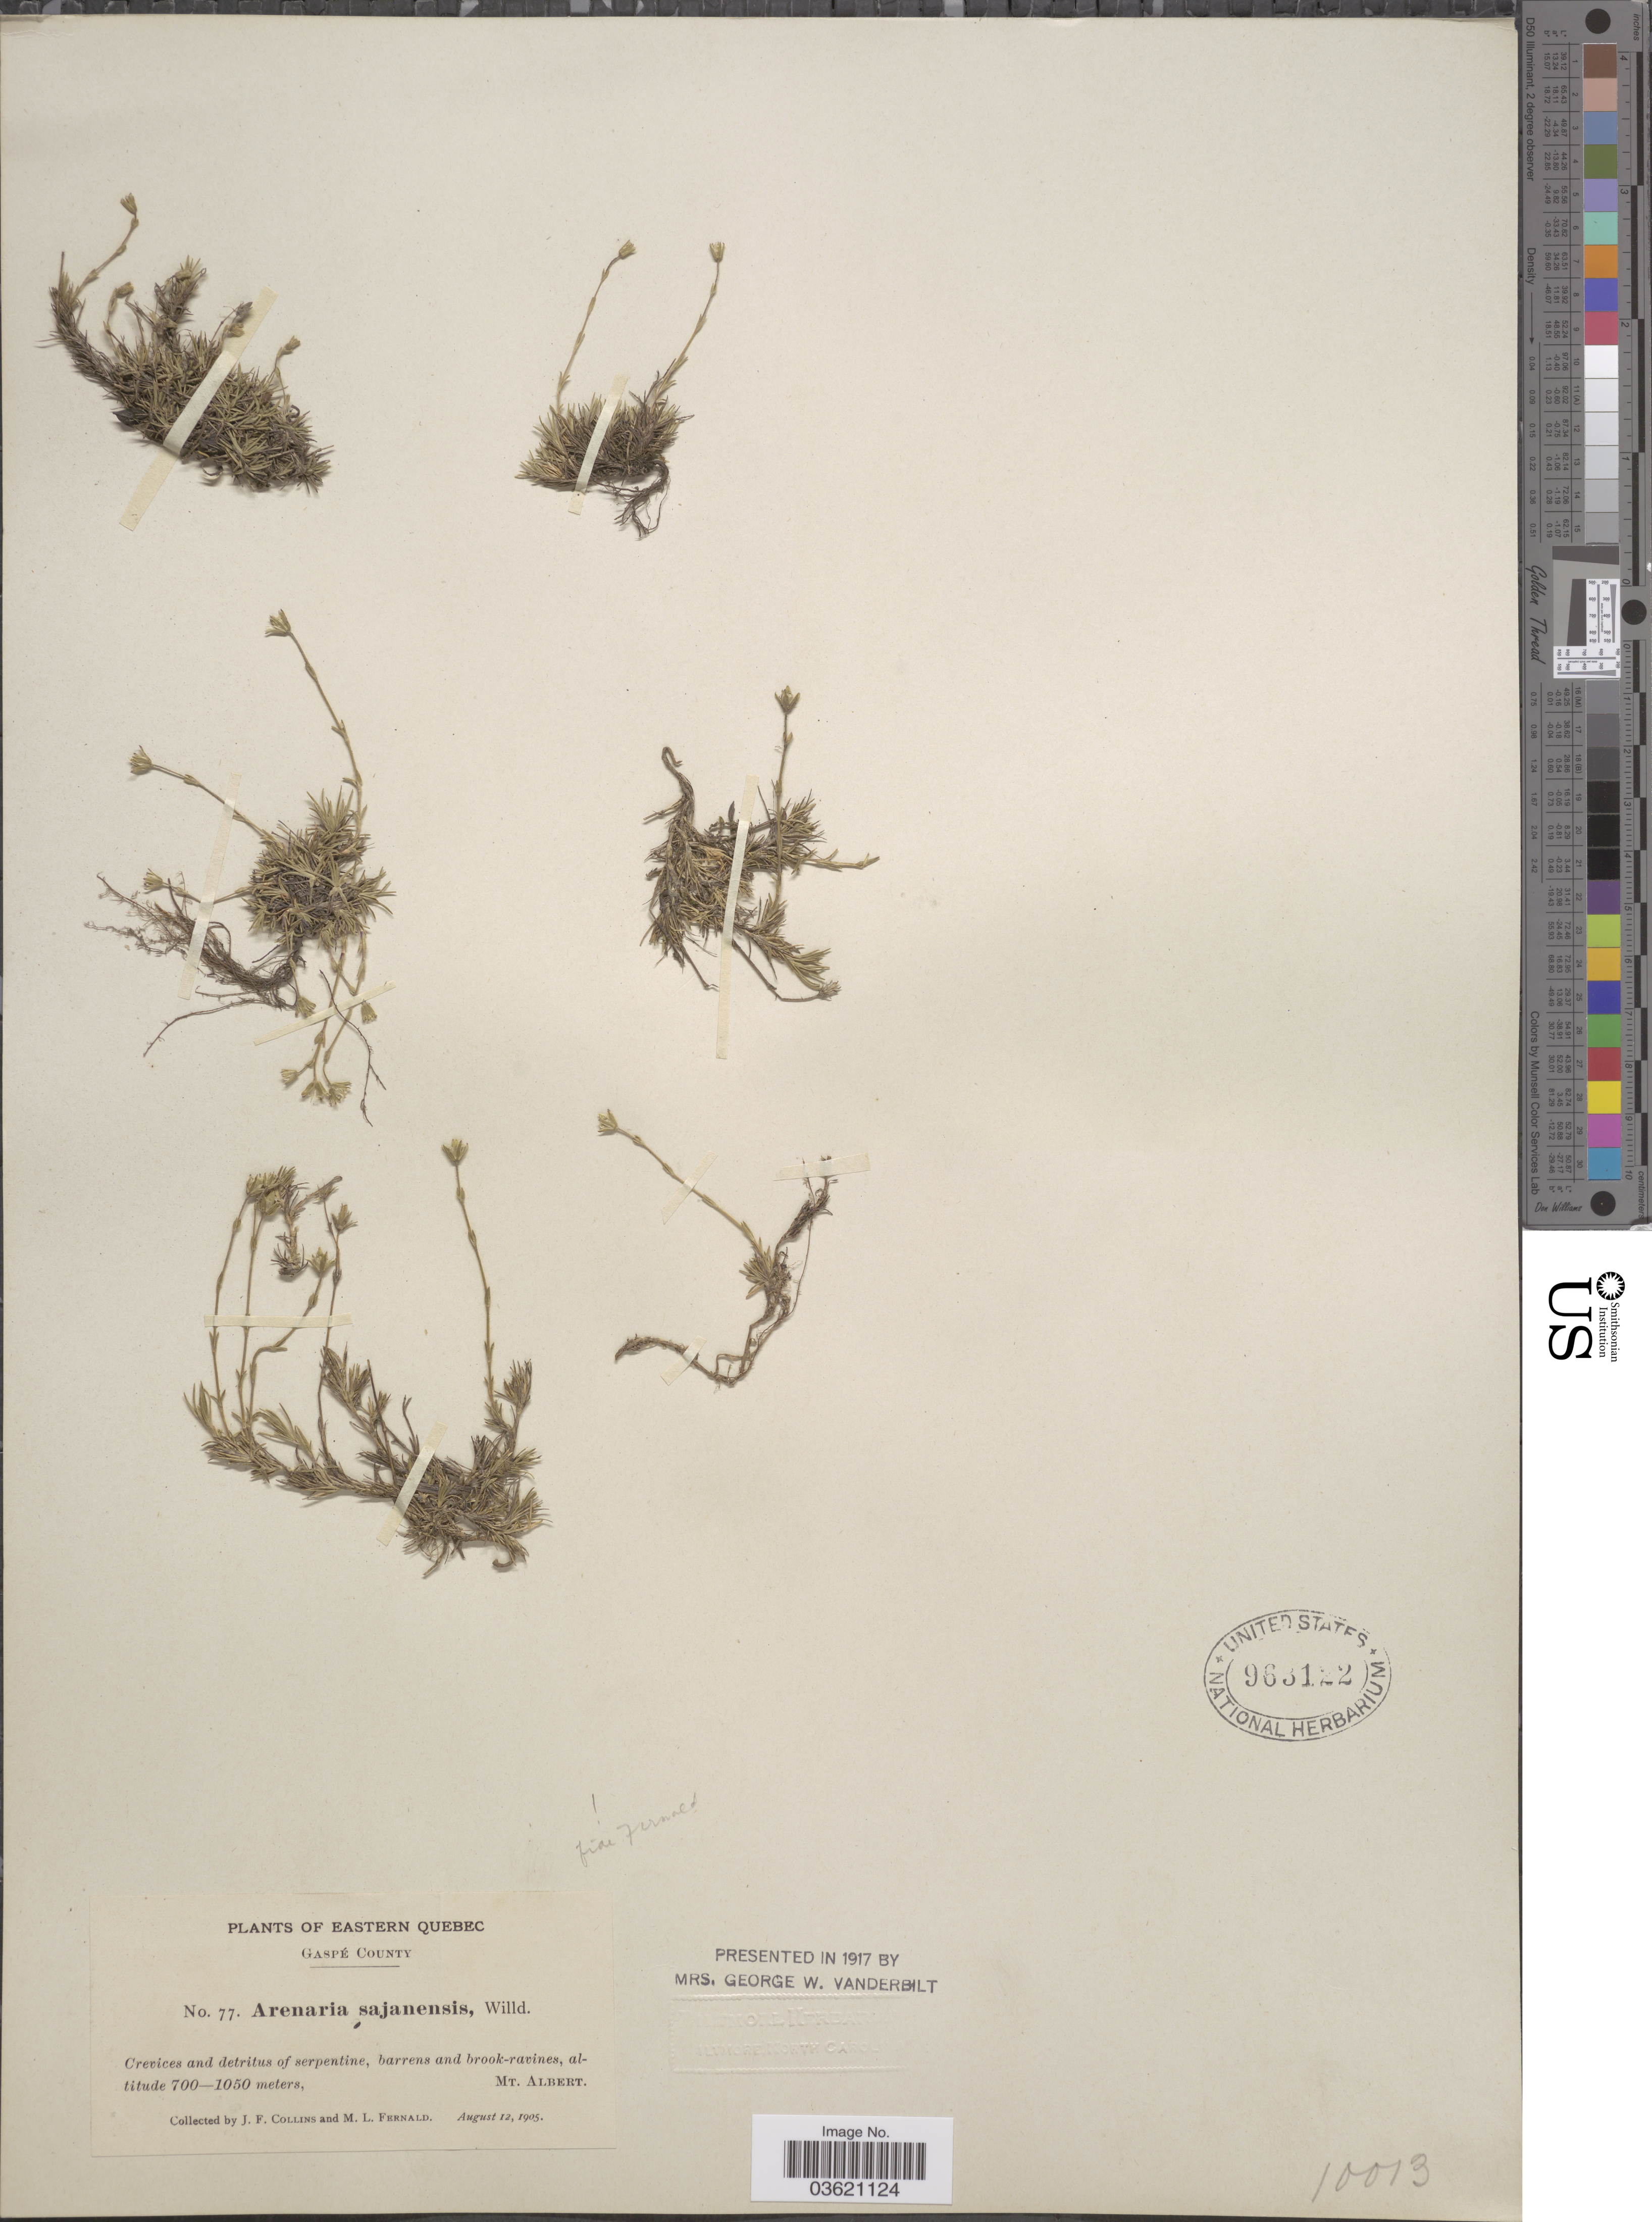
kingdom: Plantae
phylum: Tracheophyta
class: Magnoliopsida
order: Caryophyllales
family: Caryophyllaceae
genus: Cherleria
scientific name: Cherleria biflora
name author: (L.) A.J. Moore & Dillenb.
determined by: Strong, M. T., (US), Smithsonian Institution - National Museum of Natural History (UNITED STATES)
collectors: J. Collins & M. L. Fernald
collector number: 77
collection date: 1905-08-12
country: Canada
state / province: Quebec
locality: Eastern Quebec, Gaspé County. Mt. Albert.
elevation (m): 700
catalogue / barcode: US 963122